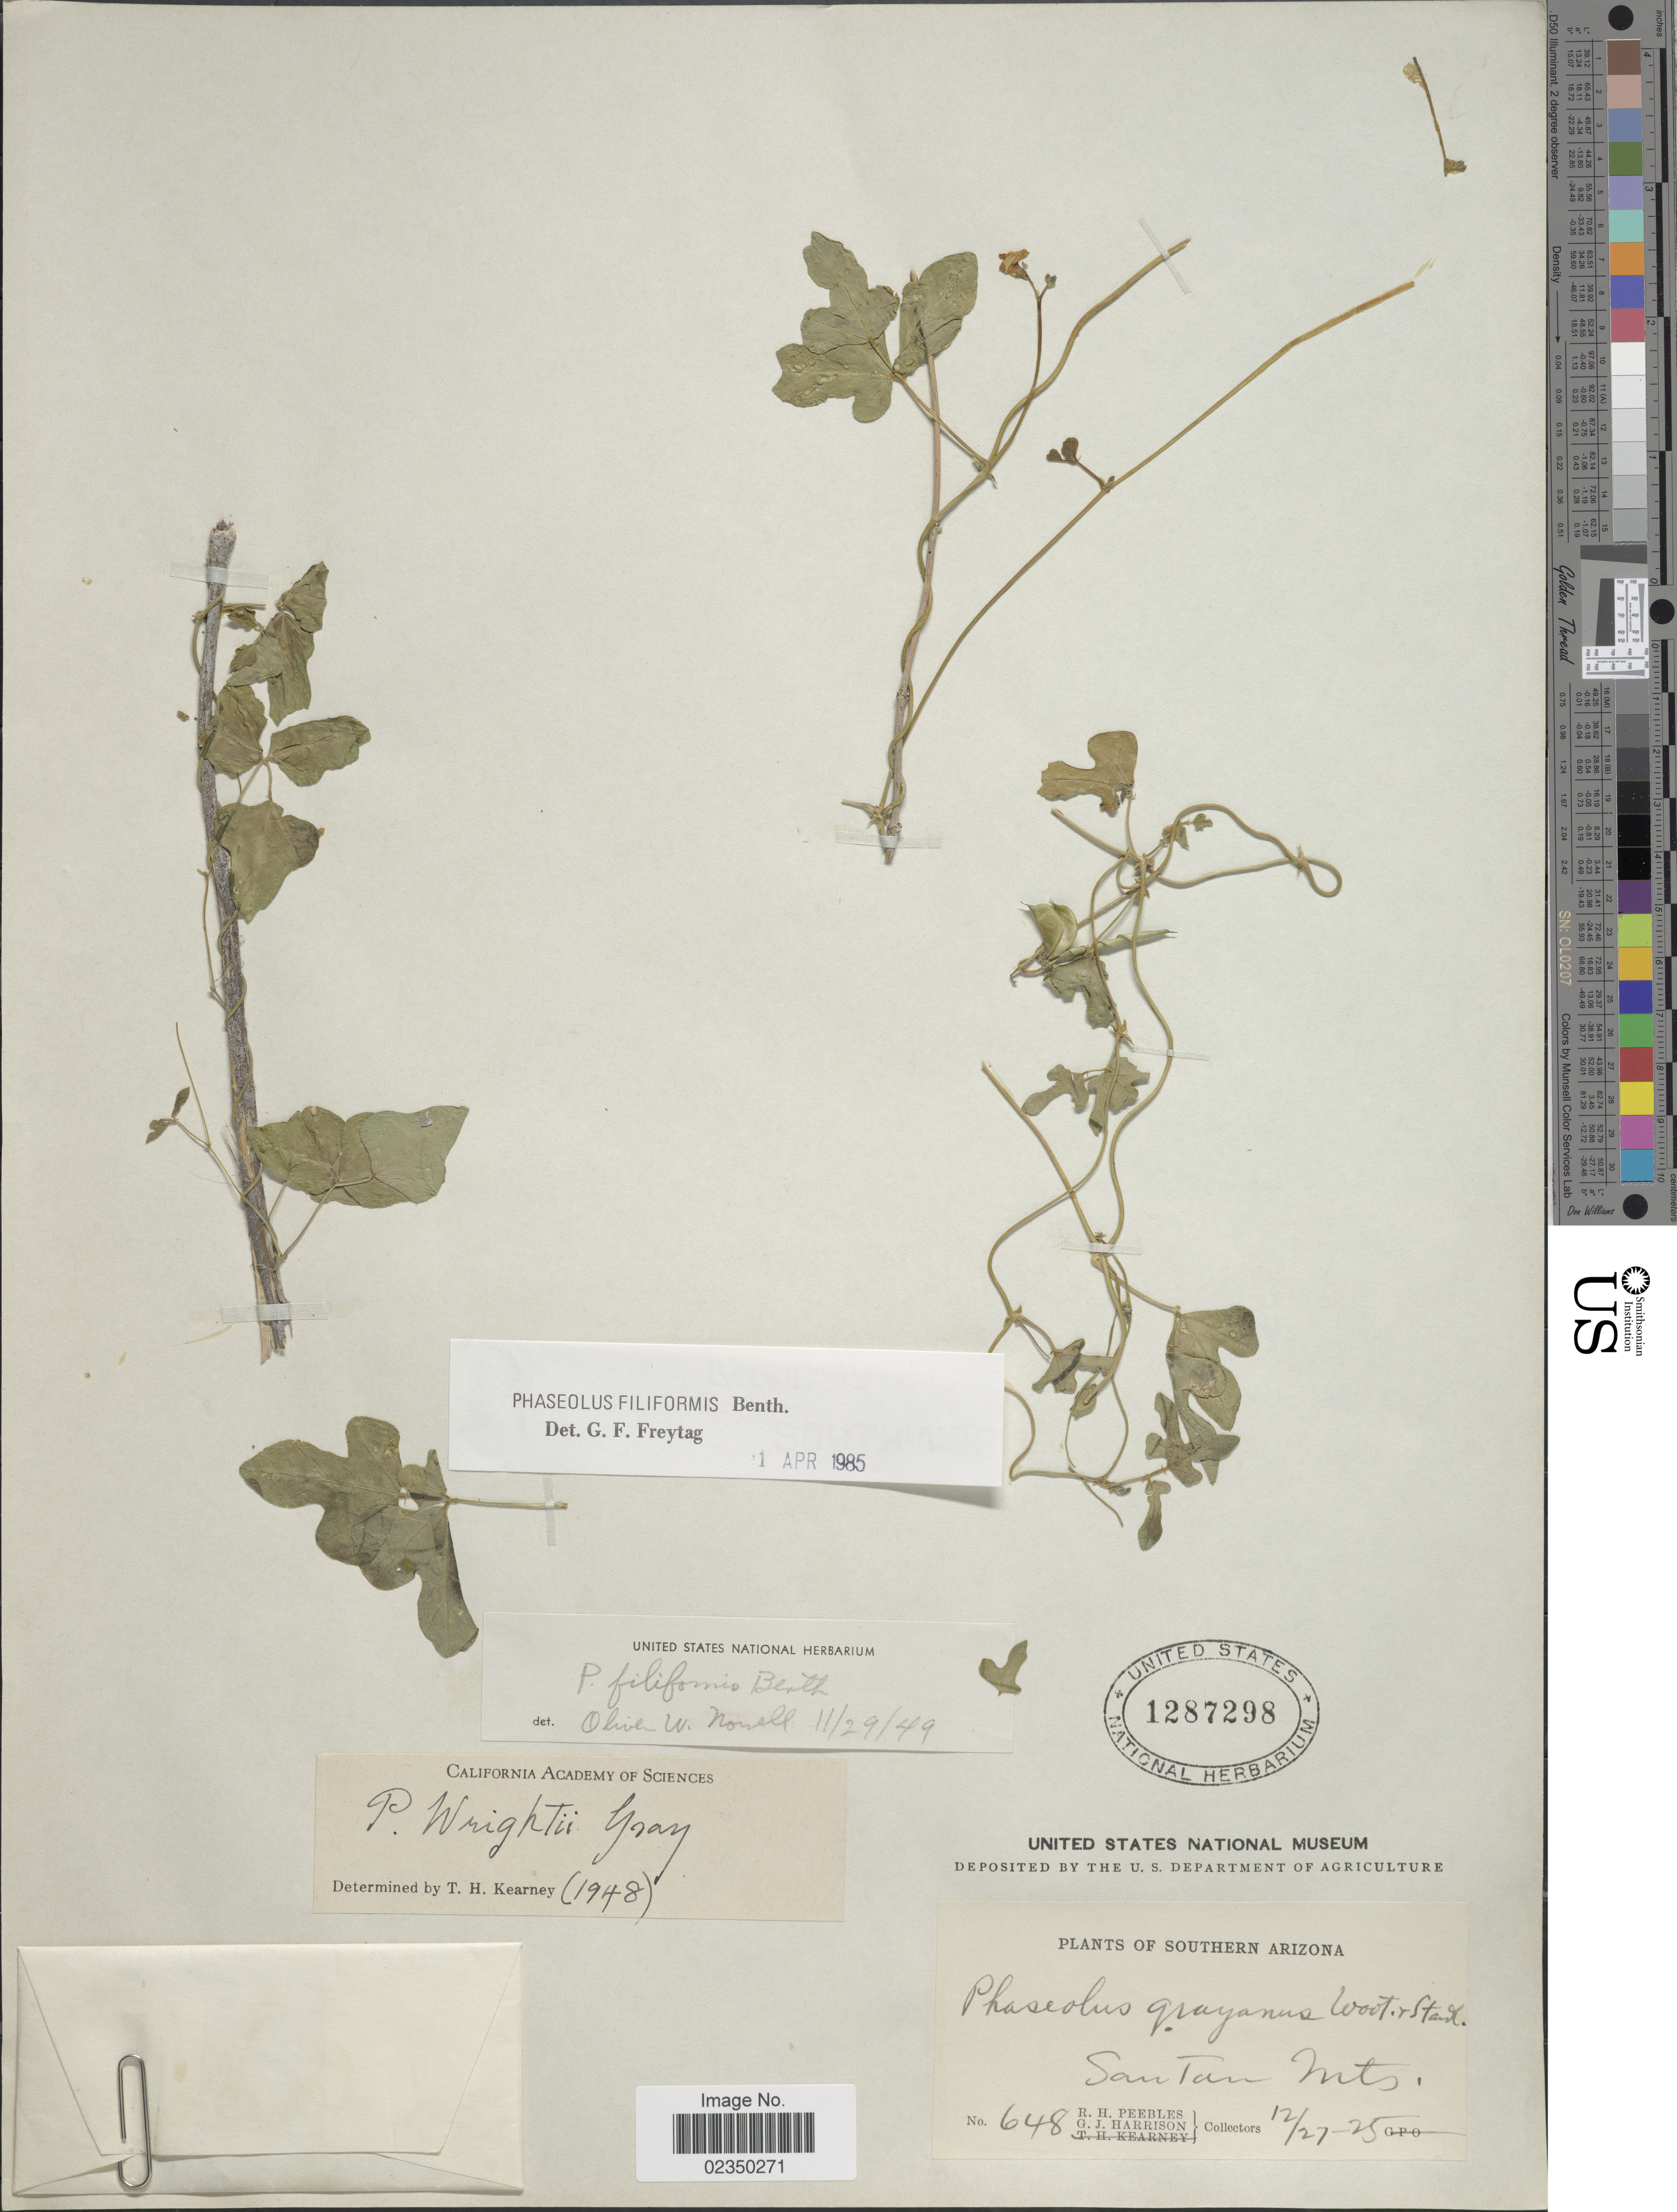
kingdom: Plantae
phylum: Tracheophyta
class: Magnoliopsida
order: Fabales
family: Fabaceae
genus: Phaseolus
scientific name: Phaseolus filiformis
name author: Benth.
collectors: R. H. Peebles & G. J. Harrison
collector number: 648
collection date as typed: Transcribed d/m/y: 27/12/25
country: United States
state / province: Arizona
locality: Southern Arizona, San Tan Mts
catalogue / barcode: US 1287298